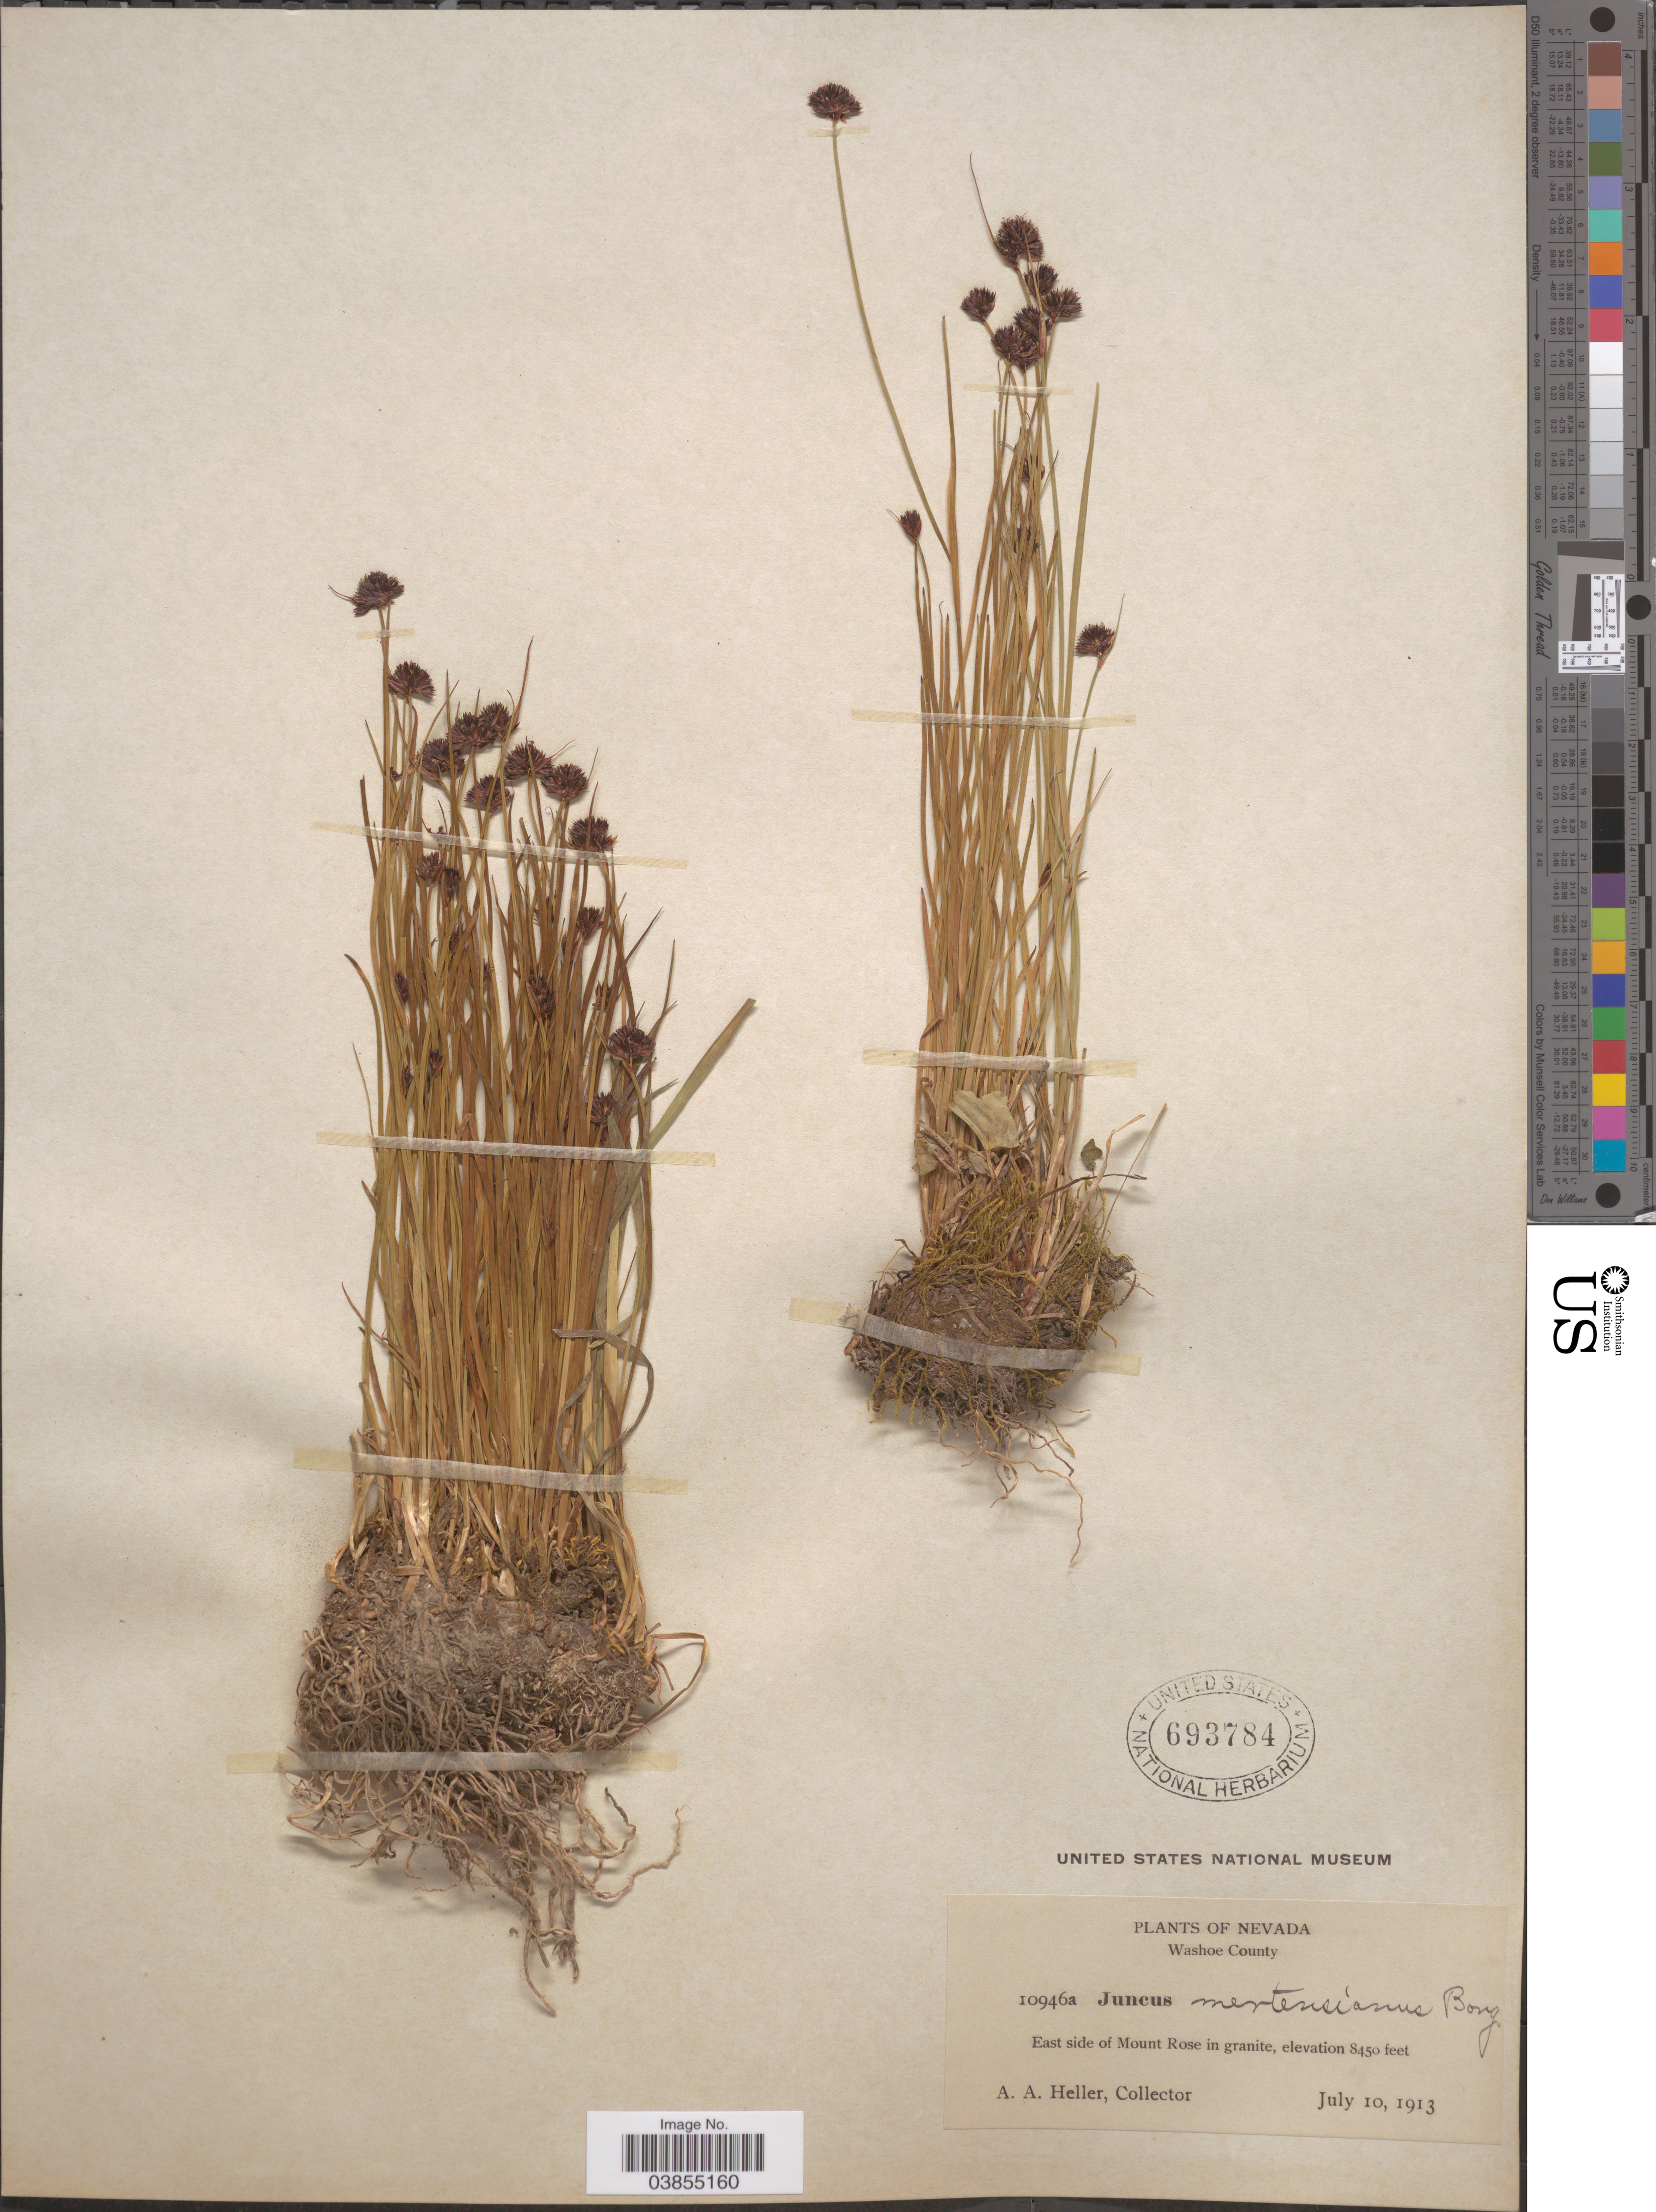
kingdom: Plantae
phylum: Tracheophyta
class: Liliopsida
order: Poales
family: Juncaceae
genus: Juncus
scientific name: Juncus mertensianus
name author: Bong.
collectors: A. A. Heller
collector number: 10946a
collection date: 1913-07-10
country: United States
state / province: Nevada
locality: Washoe County. East side of Mount Rose in granite.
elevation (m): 2576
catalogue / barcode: US 693784